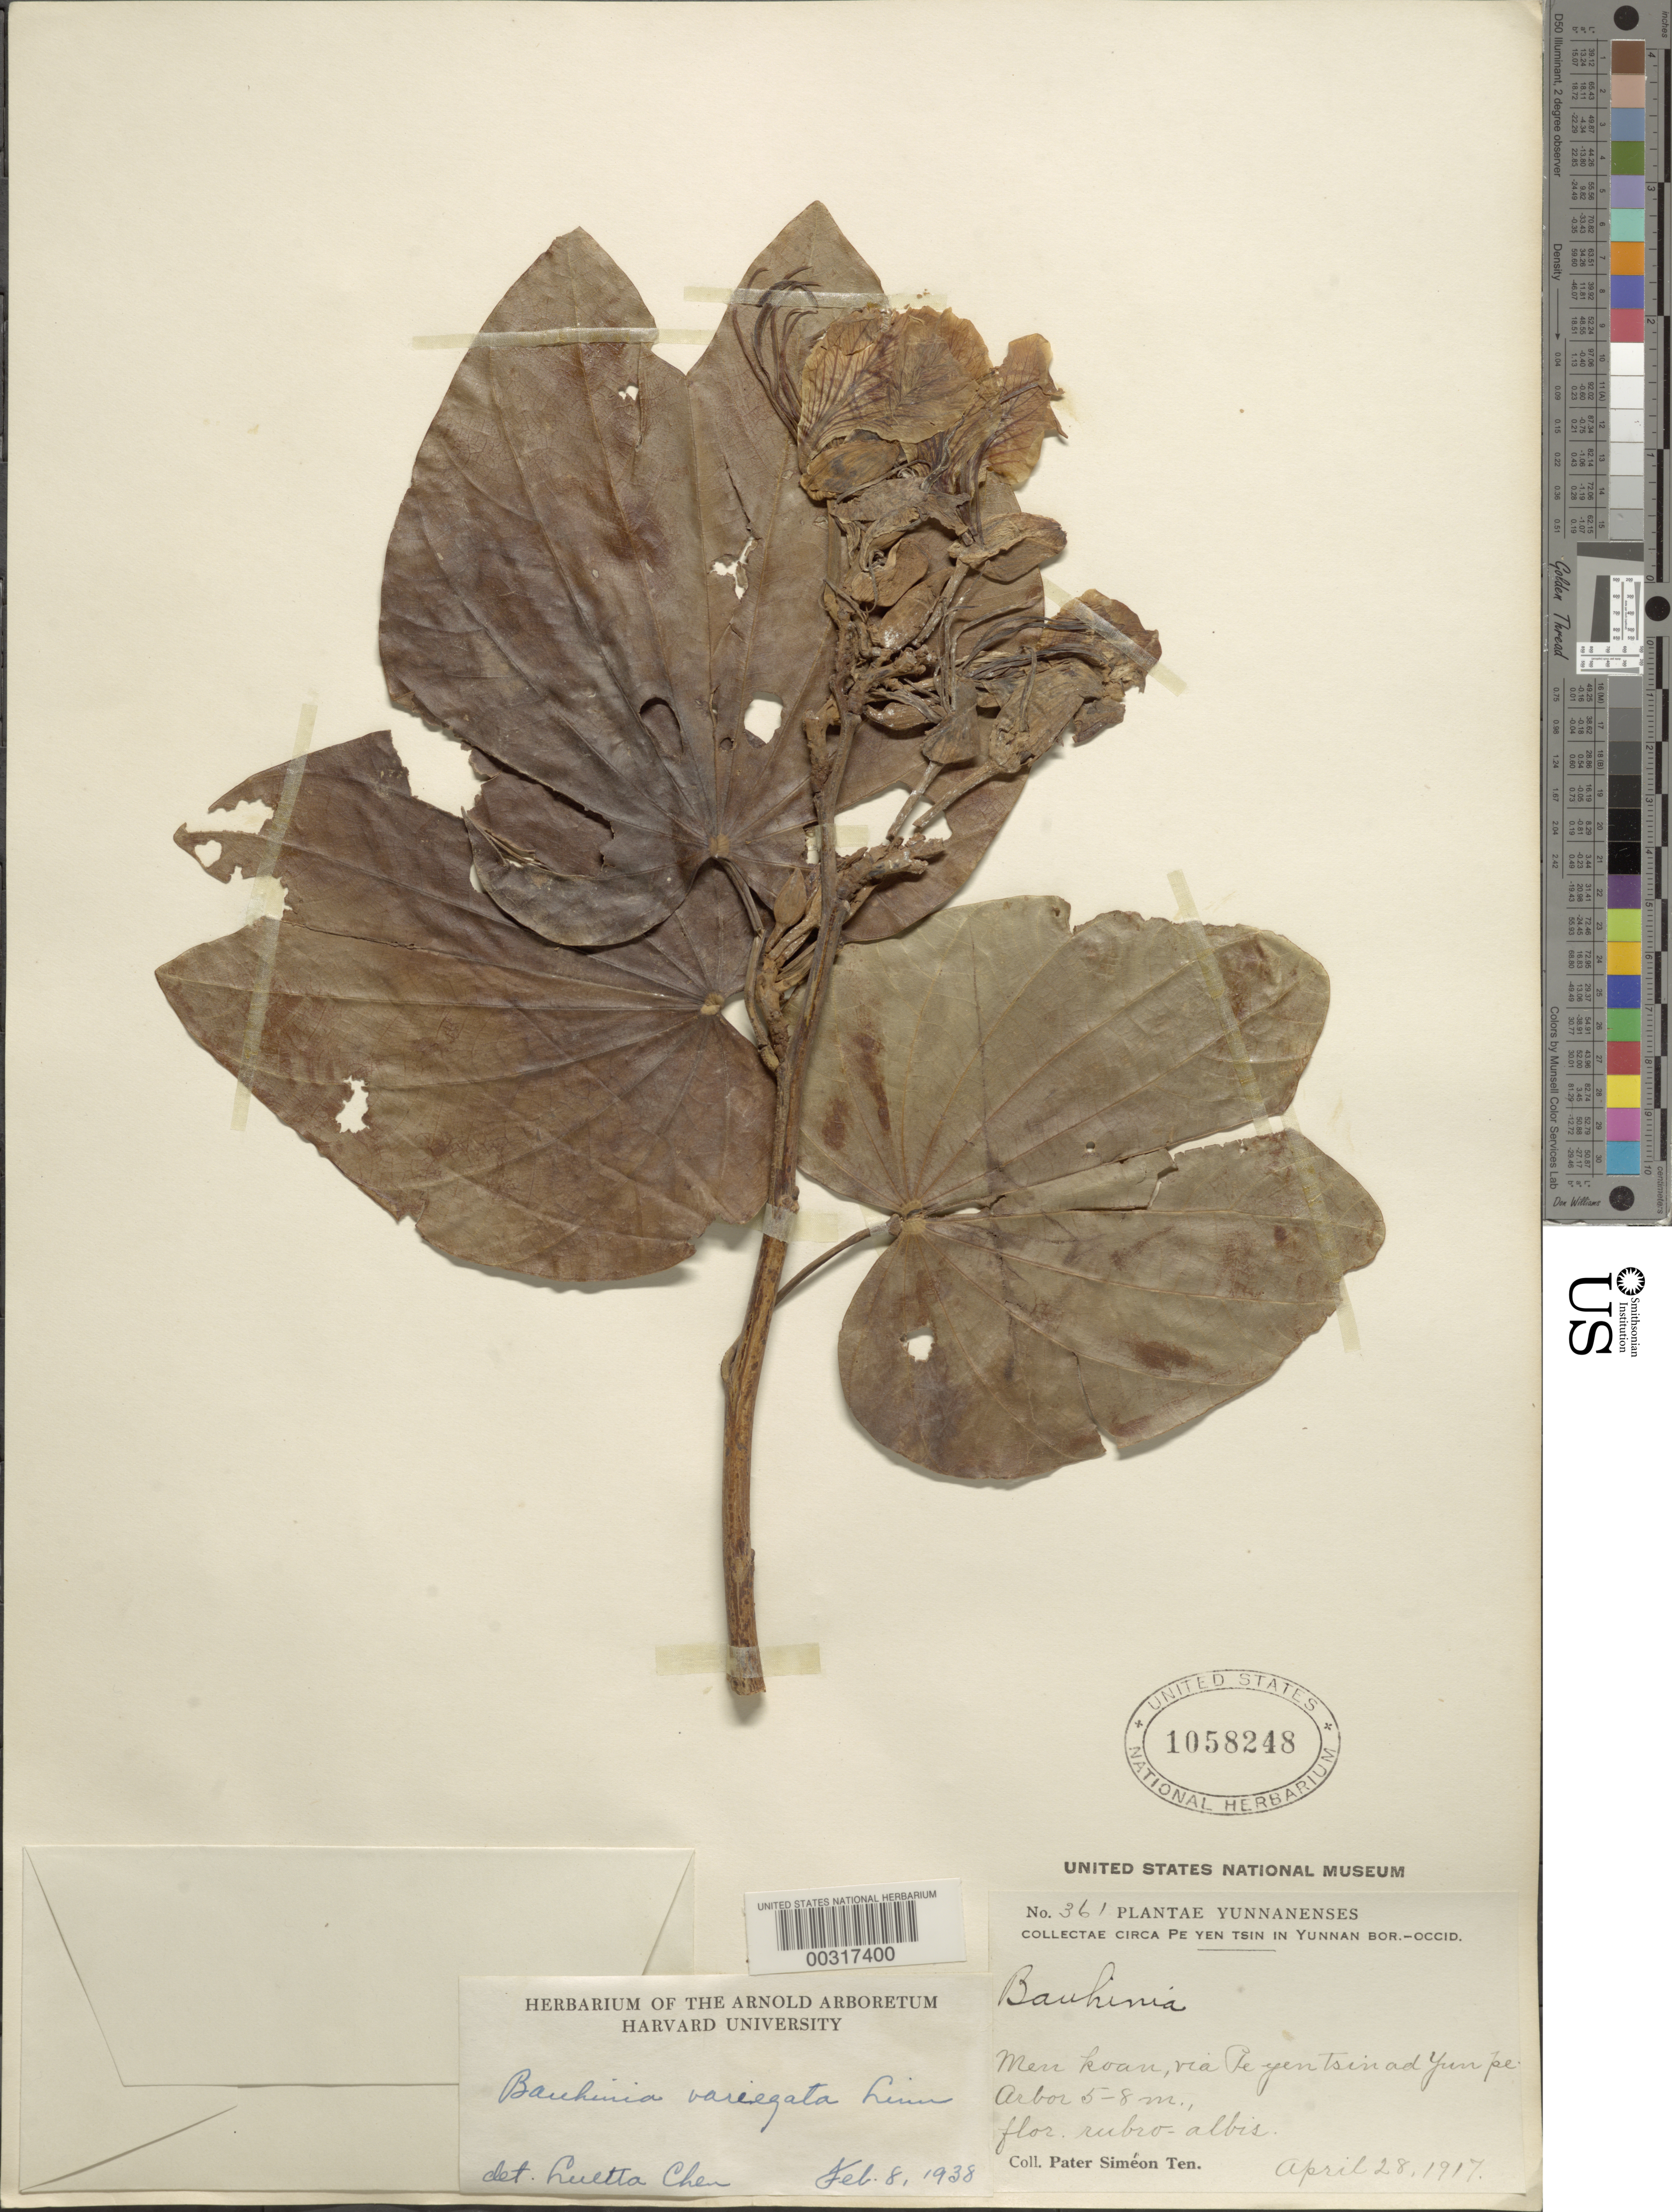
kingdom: Plantae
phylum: Tracheophyta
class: Magnoliopsida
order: Fabales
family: Fabaceae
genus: Phanera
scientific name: Phanera variegata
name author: (L.) Benth.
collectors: P. S. Ten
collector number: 361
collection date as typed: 28 Apr 1917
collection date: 1917-04-28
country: China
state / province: Yunnan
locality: Men koan, via pe yen tsin to yun pe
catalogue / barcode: US 1058248